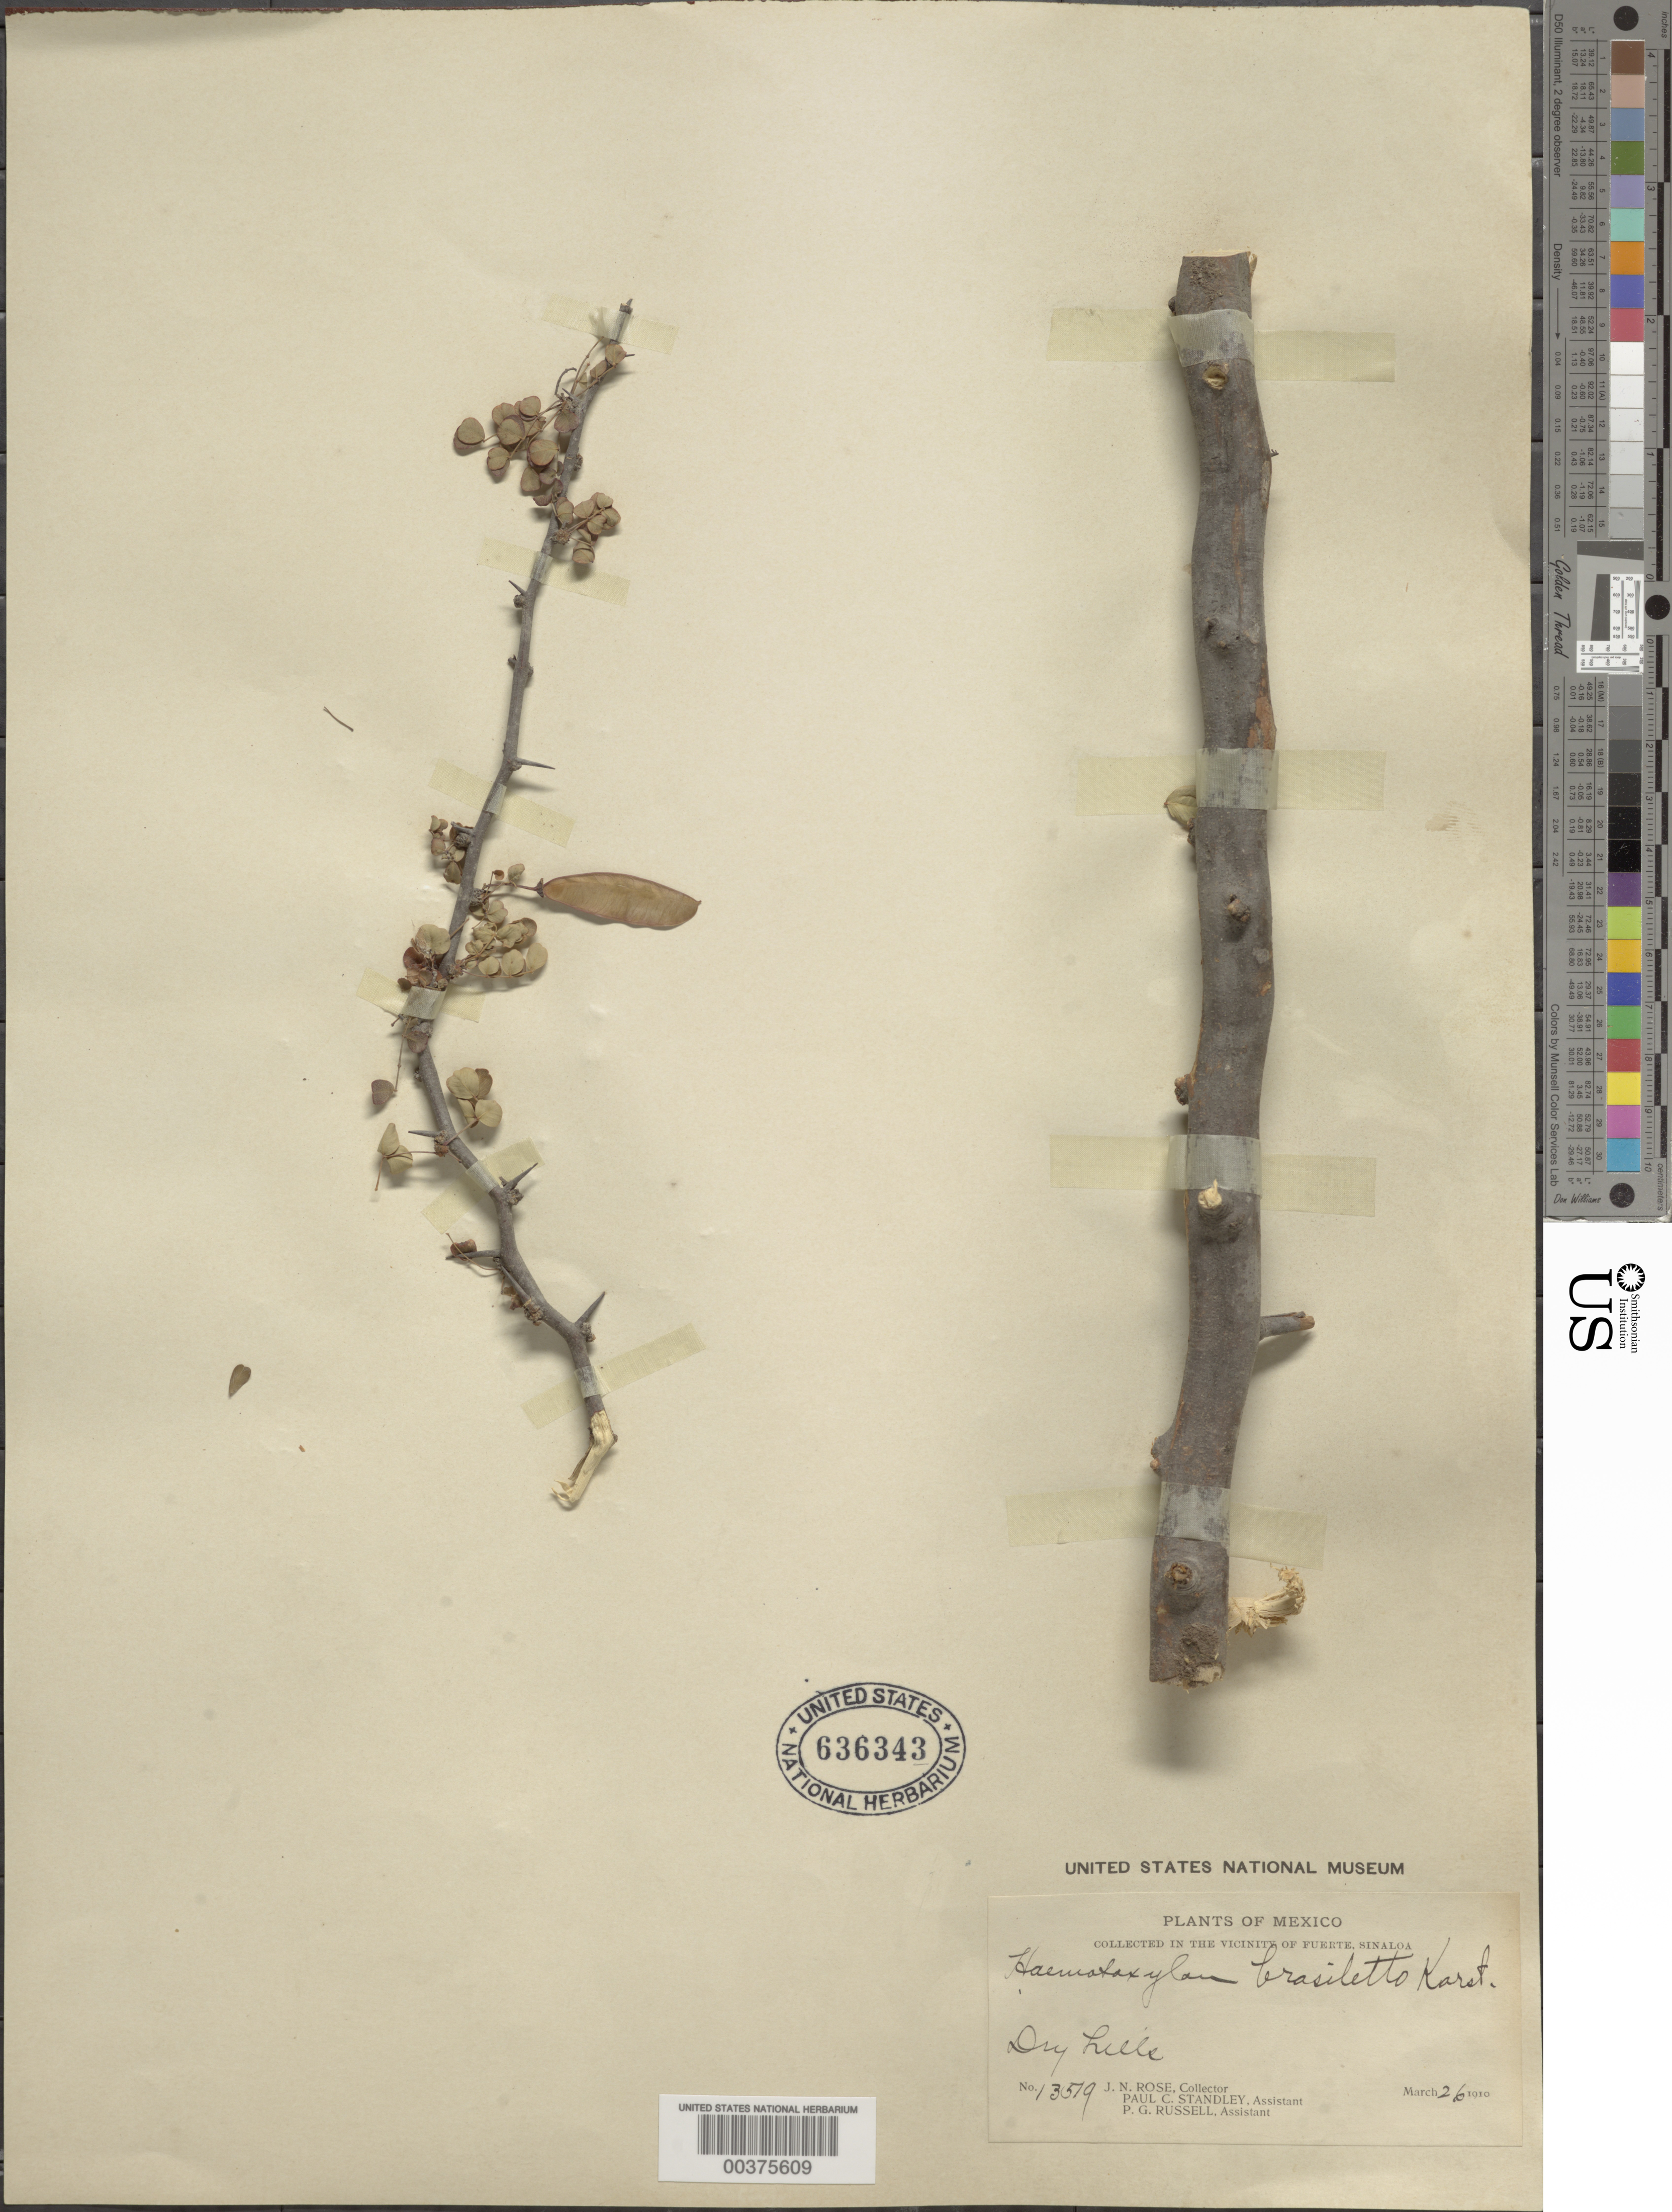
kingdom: Plantae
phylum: Tracheophyta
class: Magnoliopsida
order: Fabales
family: Fabaceae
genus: Haematoxylum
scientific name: Haematoxylum brasiletto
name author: H. Karst.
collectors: J. N. Rose, P. C. Standley & P. G. Russell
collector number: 13519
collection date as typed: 26 Mar 1910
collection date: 1910-03-26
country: Mexico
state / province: Sinaloa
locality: Vicinity of fuerte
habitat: Dry hill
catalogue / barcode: US 636343